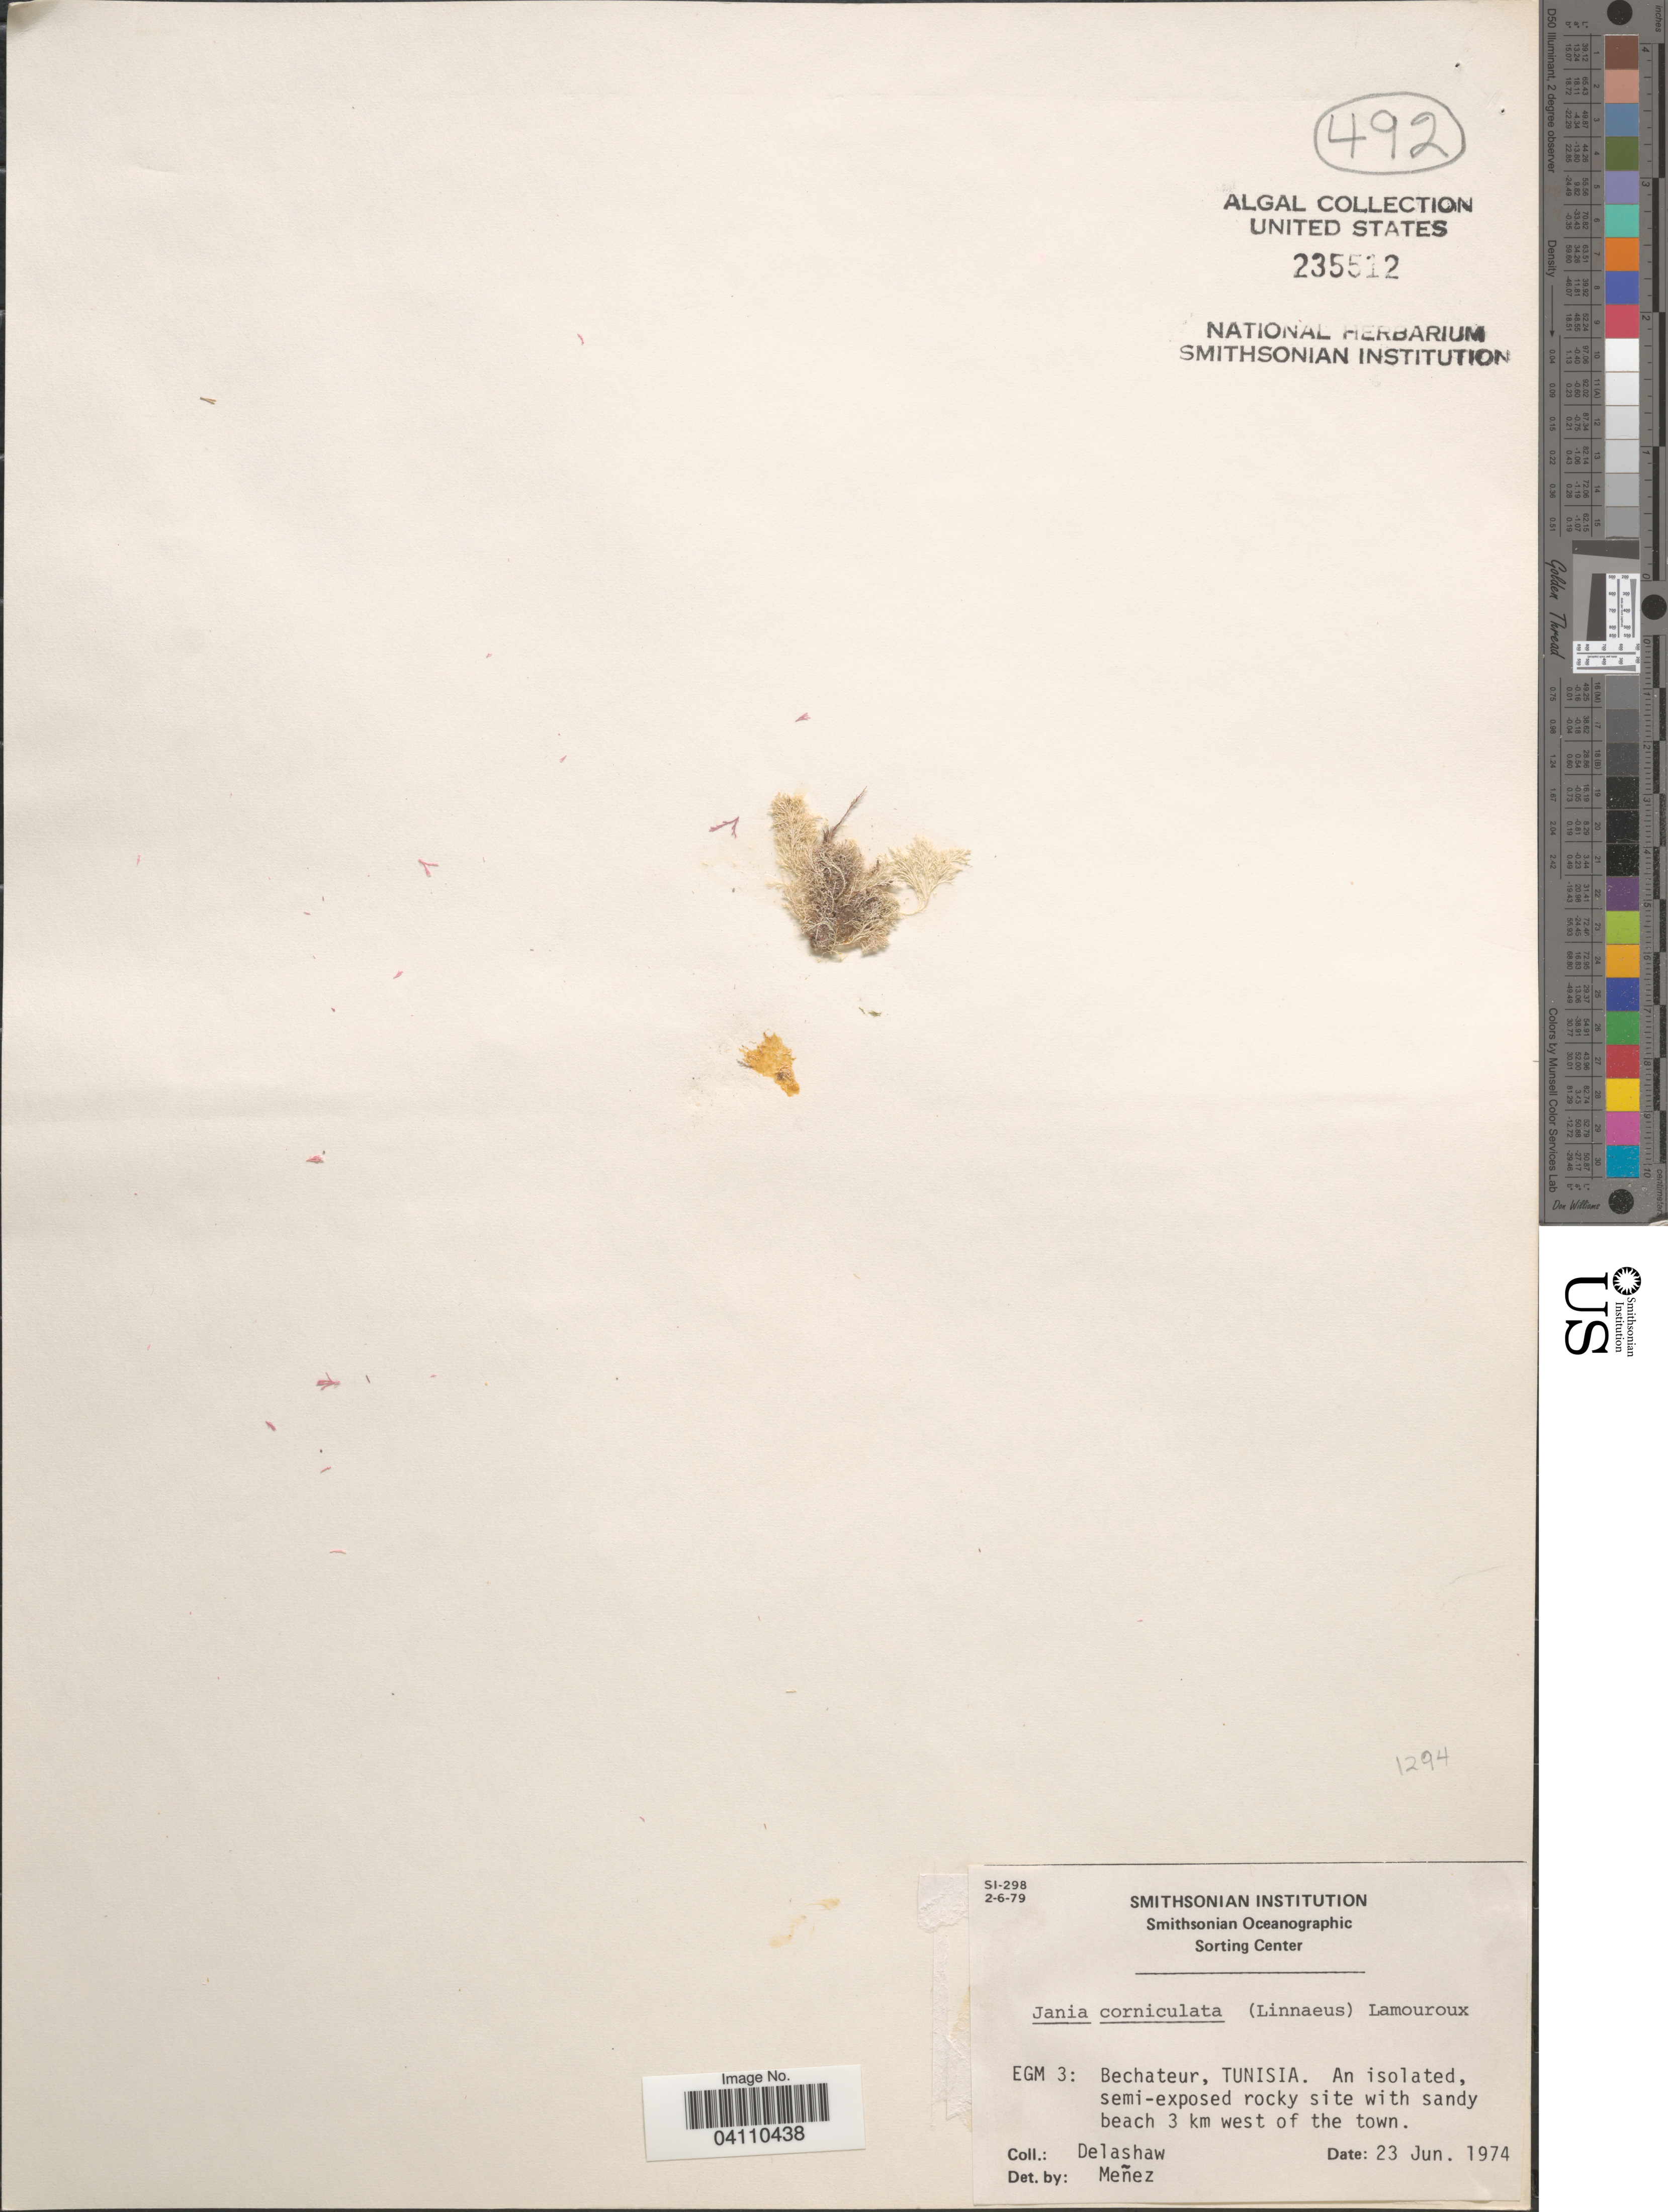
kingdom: Plantae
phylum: Rhodophyta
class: Florideophyceae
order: Corallinales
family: Corallinaceae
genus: Jania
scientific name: Jania rubens var. corniculata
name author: (L.) Yendo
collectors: -. Delashaw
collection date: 1974-06-23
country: Tunisia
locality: EGM 3: Bechateur, Tunisia. An isolated, semi-exposed rocky site with sandy beach 3 km west of the town.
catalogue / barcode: US 235512